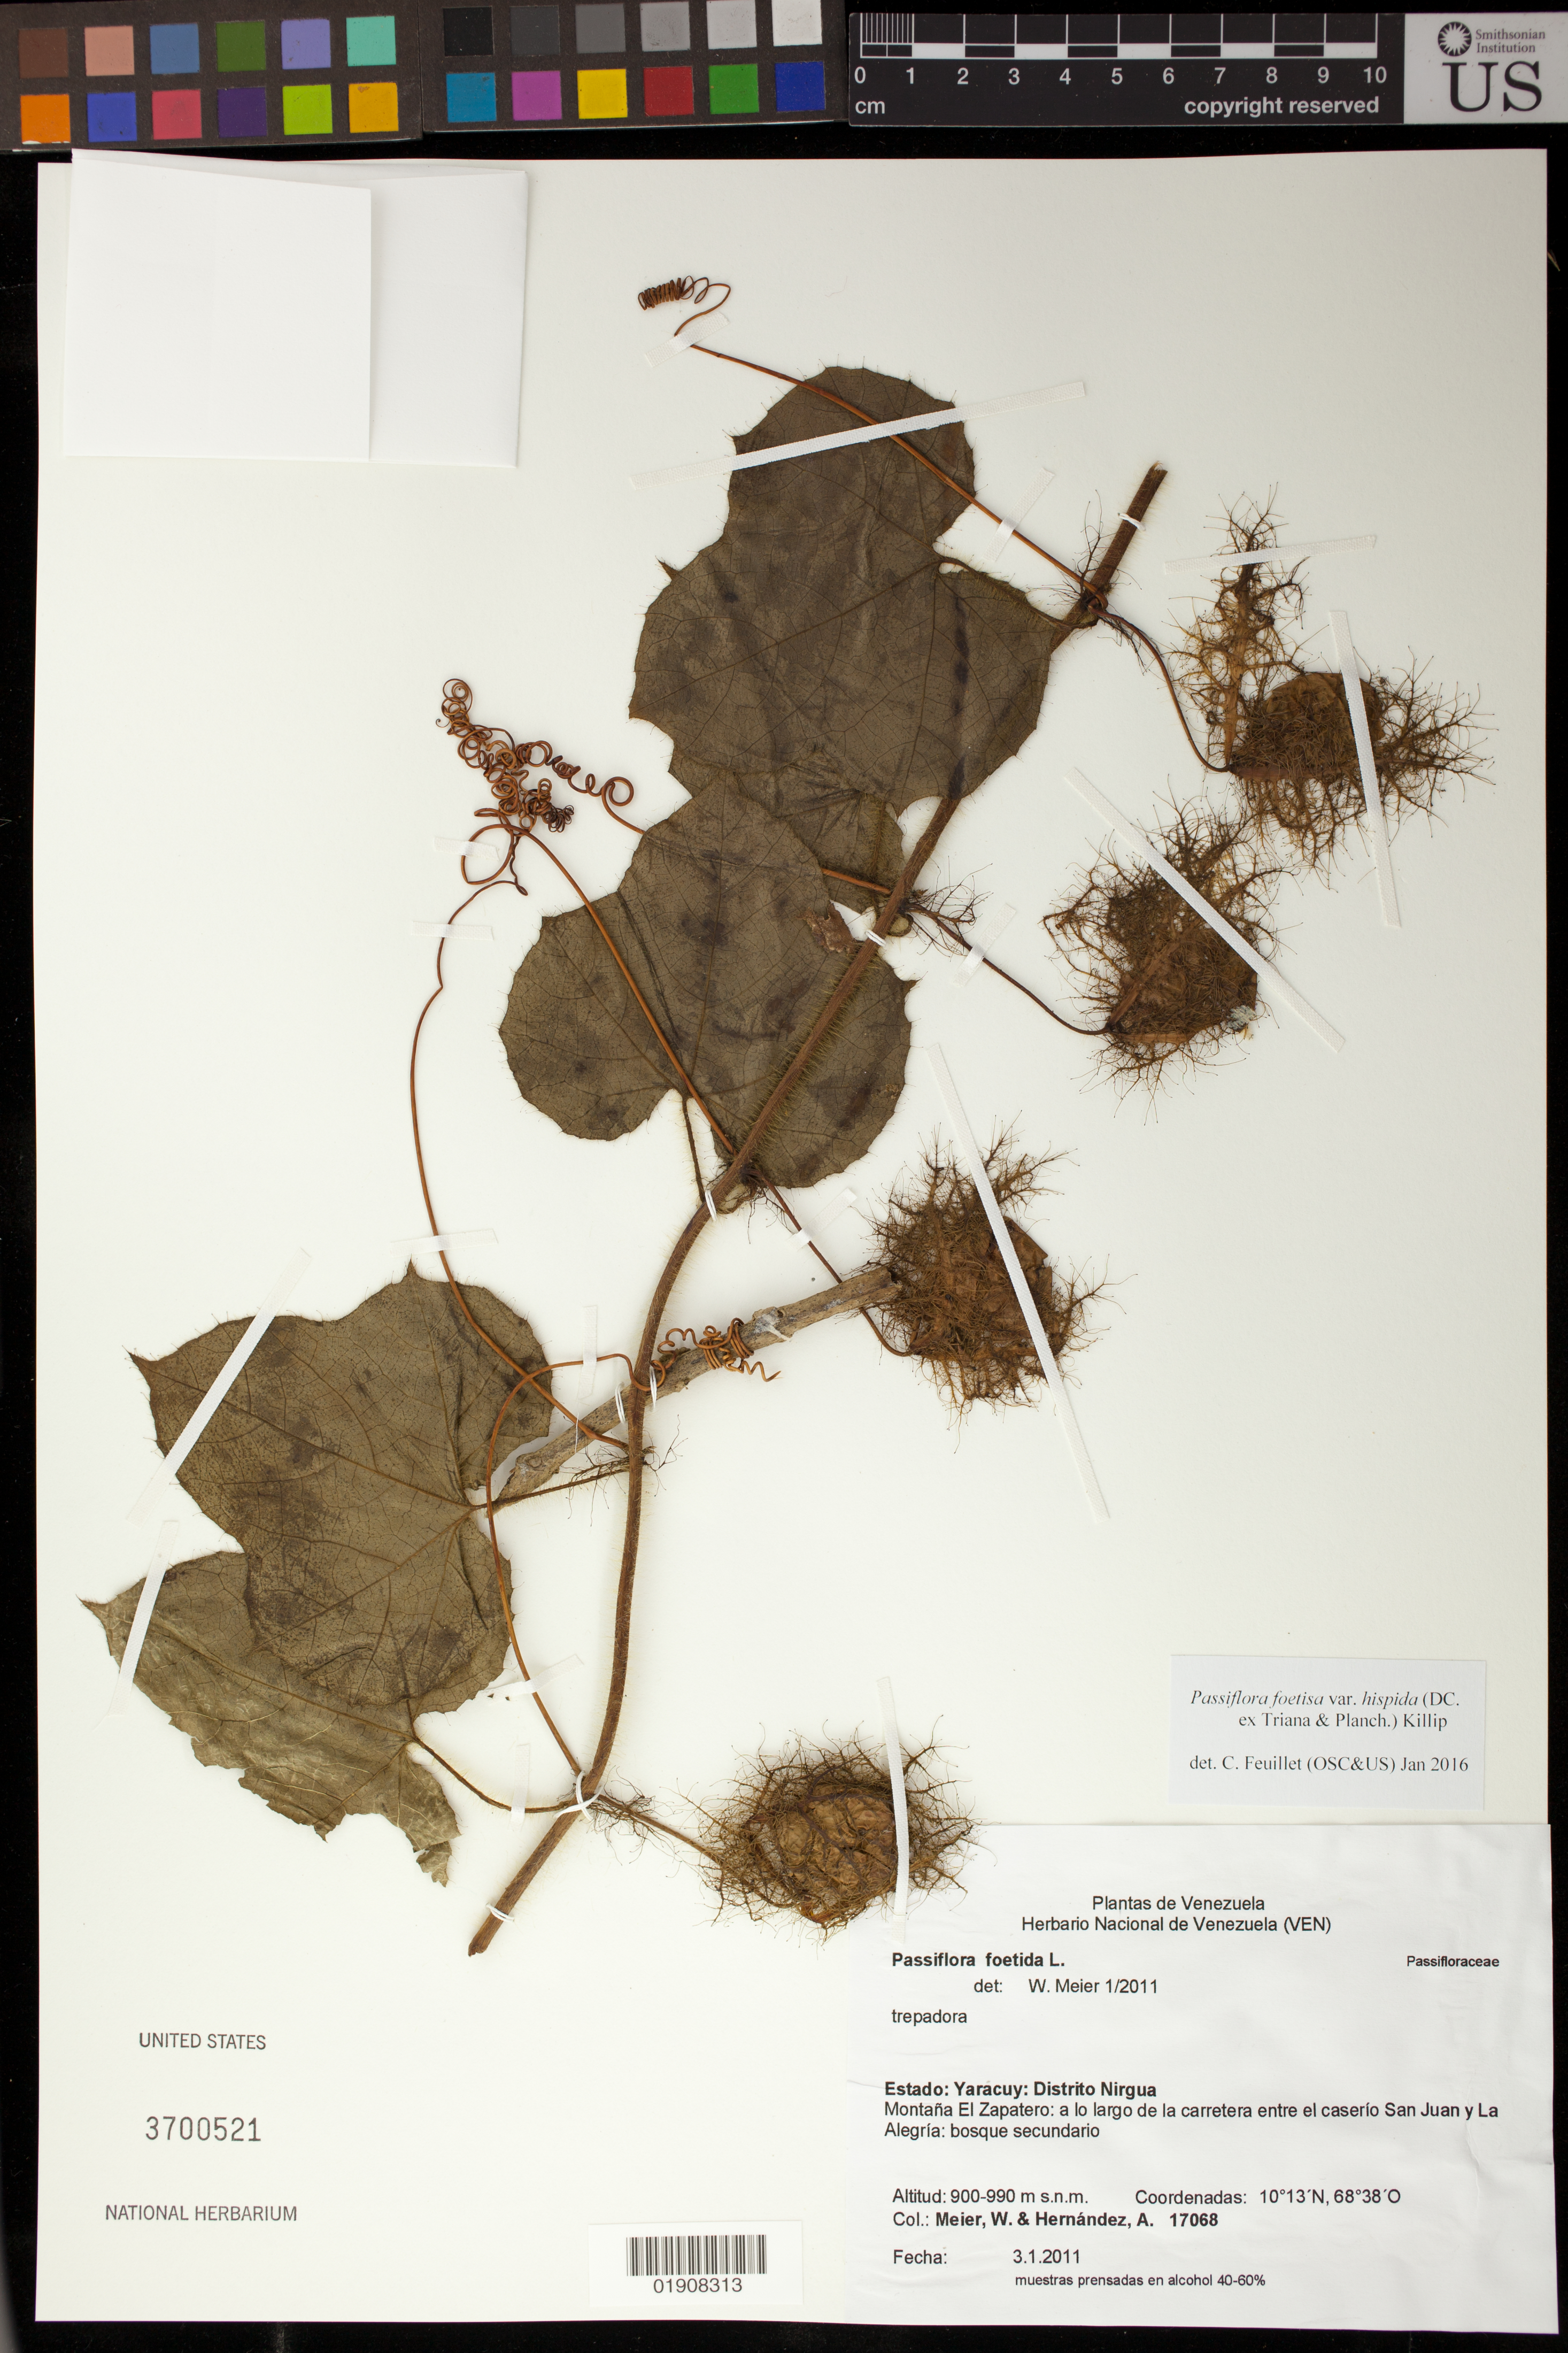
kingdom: Plantae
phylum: Tracheophyta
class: Magnoliopsida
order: Malpighiales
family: Passifloraceae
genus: Passiflora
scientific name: Passiflora foetida var. hispida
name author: (DC. ex Triana & Planch.) Killip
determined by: Feuillet, C.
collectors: W. Meier & A. Hernández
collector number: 17068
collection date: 2011-01-03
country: Venezuela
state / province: Yaracuy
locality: Distrito Nirgua, Montana El Zapatero: a lo largo de la carretera entre el caserio San Juan y La Alegria.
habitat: bosque secundario.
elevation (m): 900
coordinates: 10 13 N, 68 38 O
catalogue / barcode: US 3700521